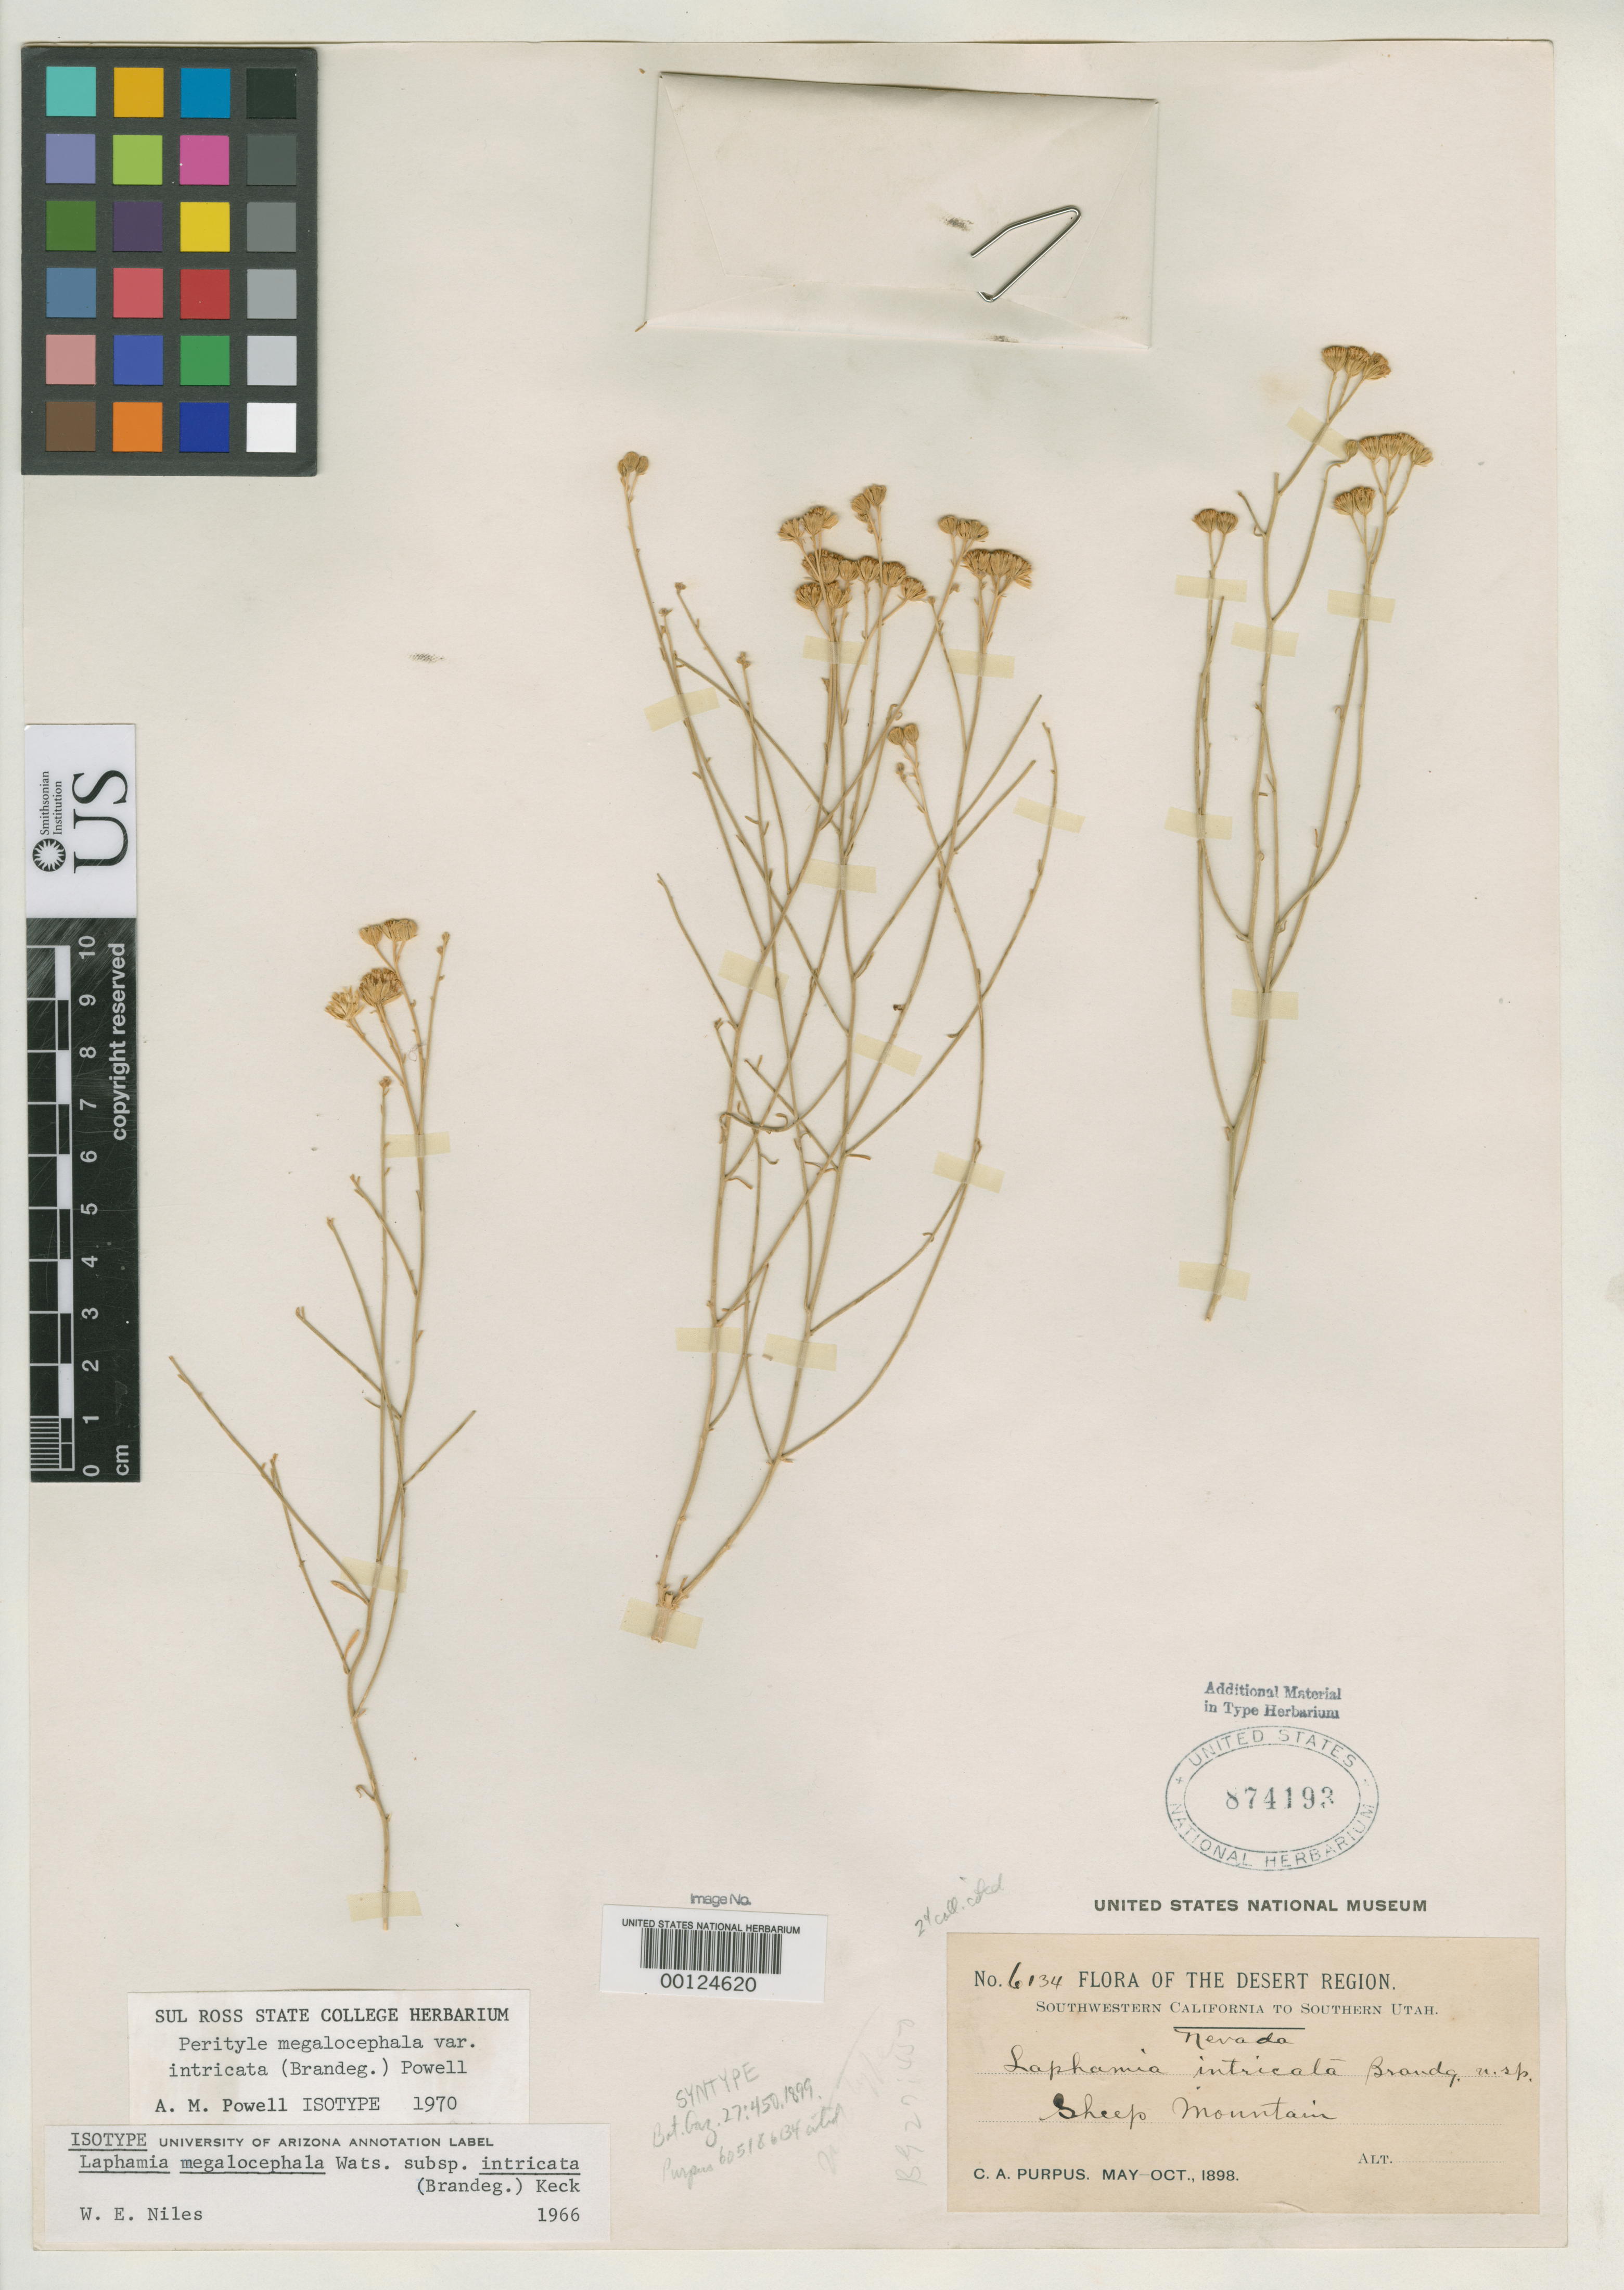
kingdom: Plantae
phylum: Tracheophyta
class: Magnoliopsida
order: Asterales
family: Asteraceae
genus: Laphamia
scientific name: Laphamia intricata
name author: Brandegee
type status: Syntype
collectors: C. A. Purpus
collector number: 6134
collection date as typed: May 1898 to -- Oct 1898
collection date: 1898-05/1898-10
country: United States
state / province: Nevada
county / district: Clark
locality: Sheep Mt.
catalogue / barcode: US 874193